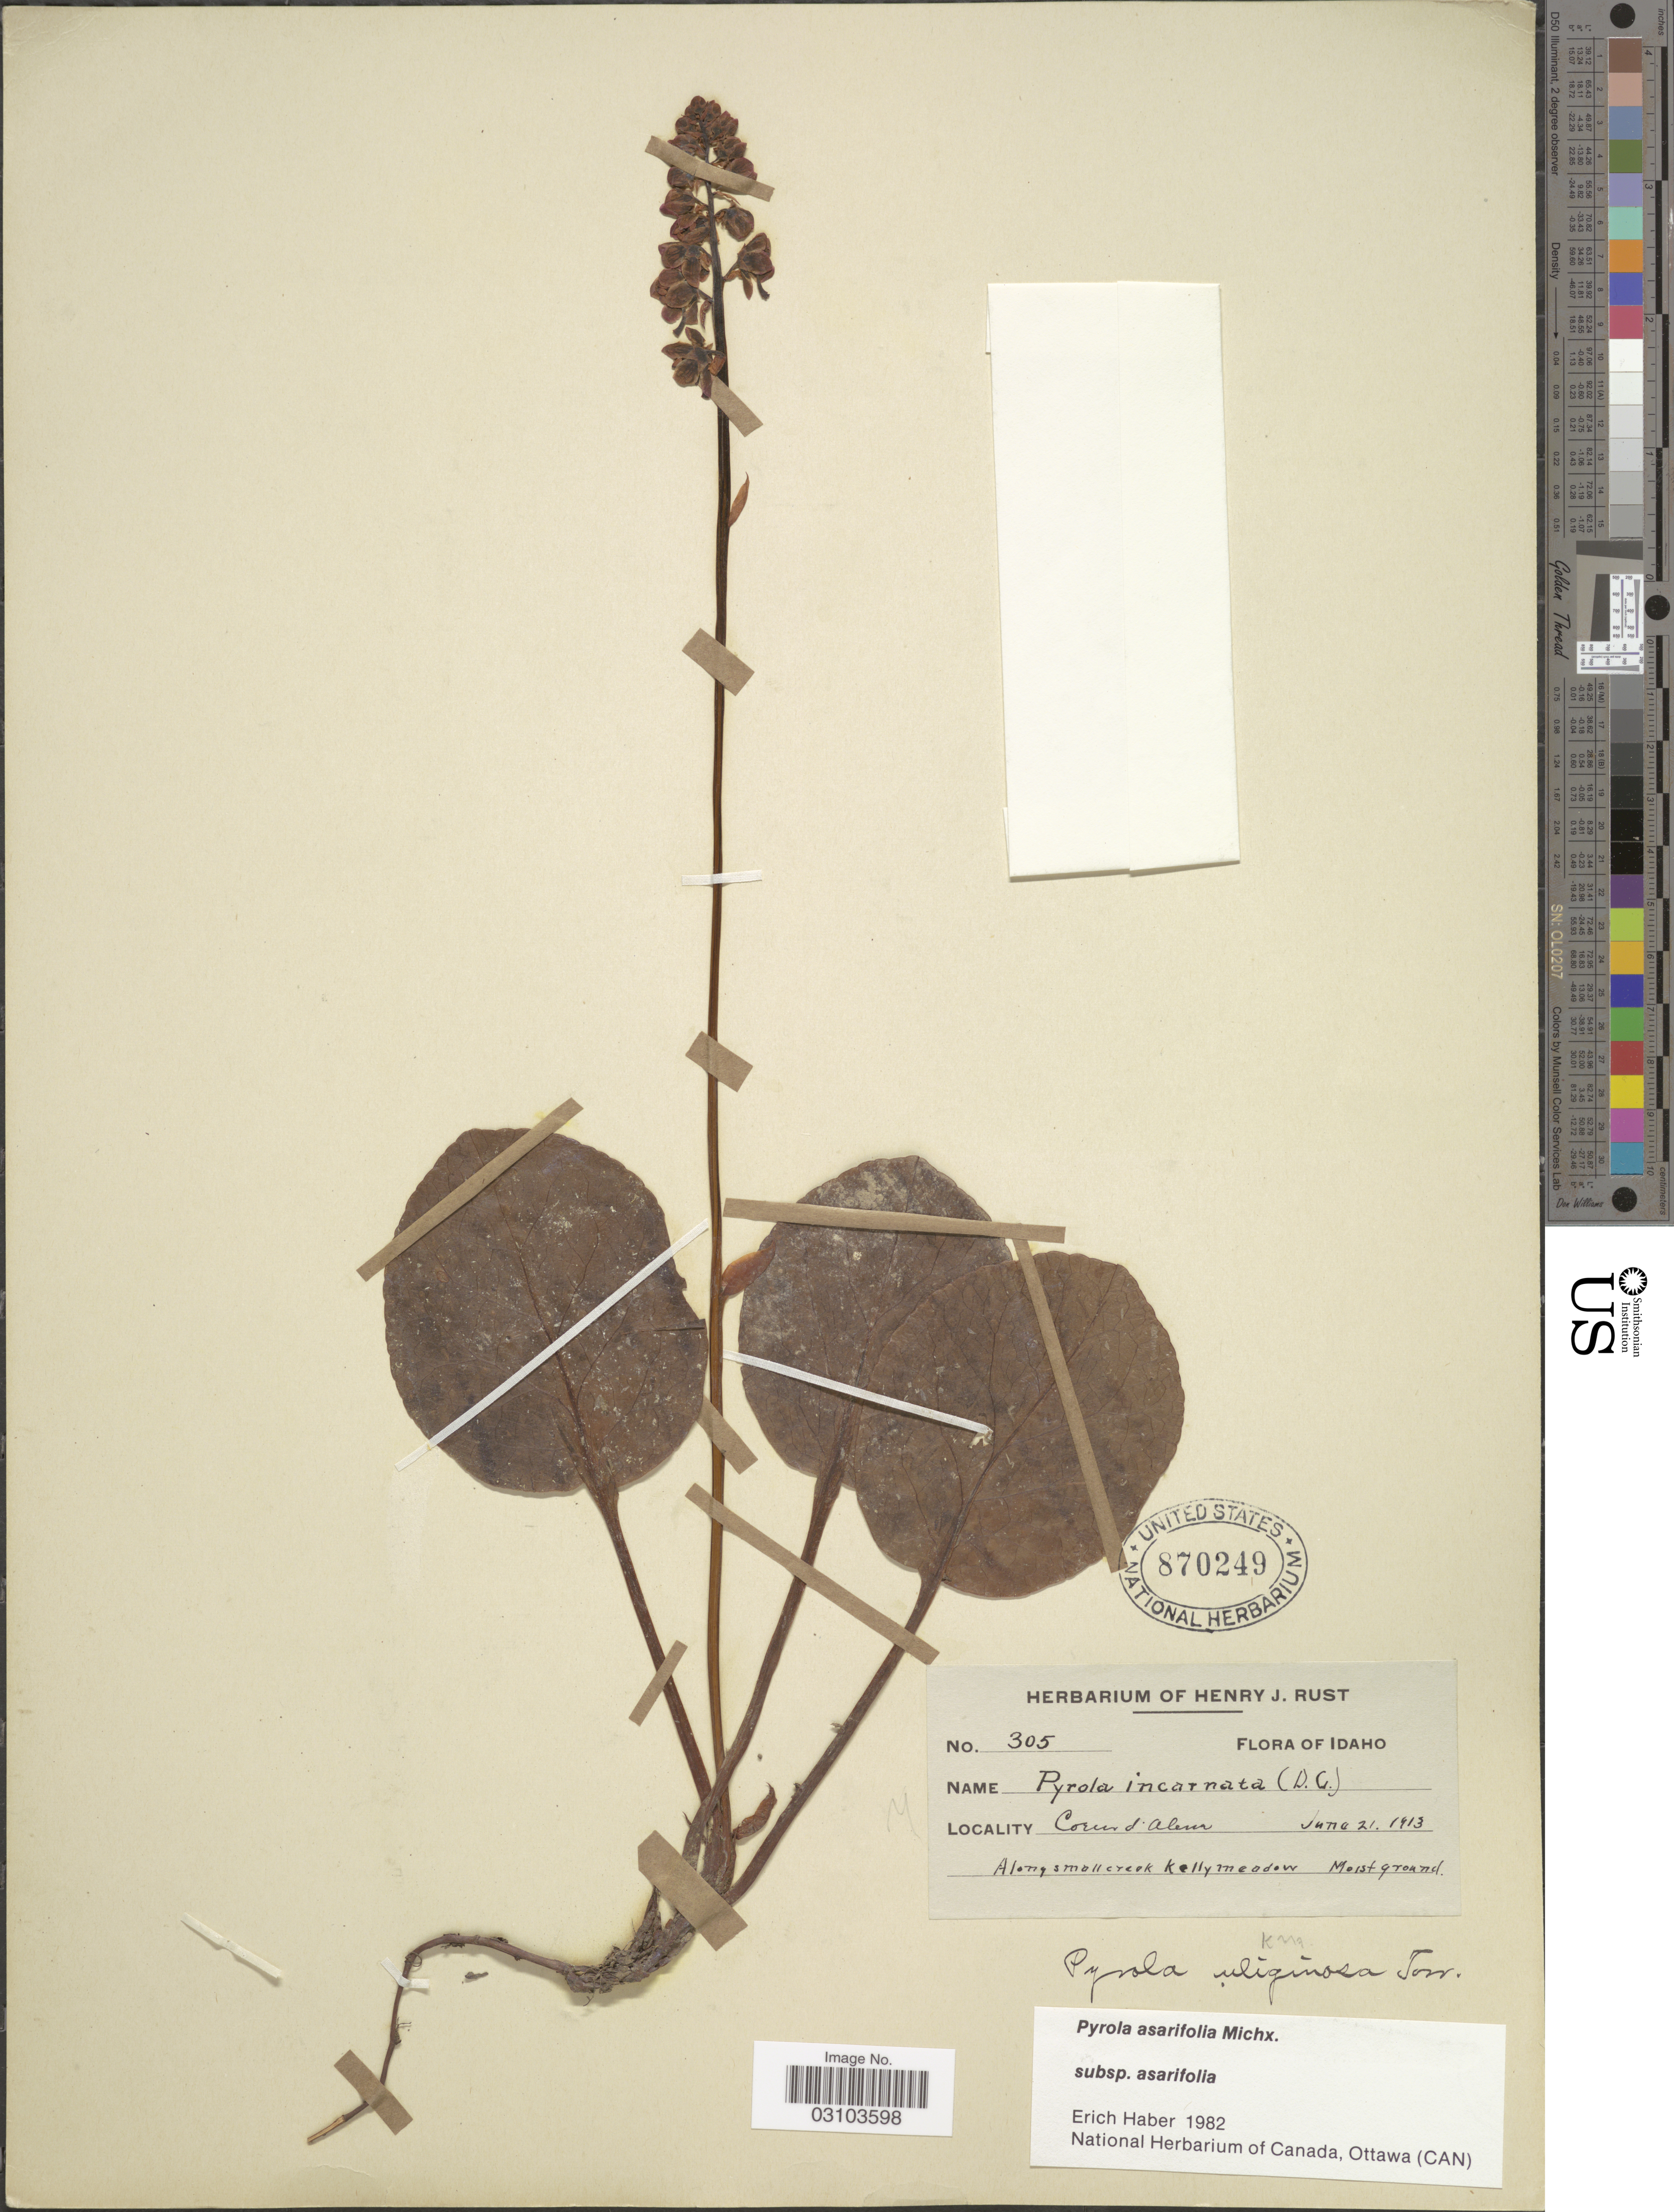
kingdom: Plantae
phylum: Tracheophyta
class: Magnoliopsida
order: Ericales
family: Ericaceae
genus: Pyrola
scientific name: Pyrola asarifolia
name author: Michx.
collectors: ex herb. Henry J. Rust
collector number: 305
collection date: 1913-06-21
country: United States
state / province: Idaho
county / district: Kootenai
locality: Coeur d'Alene.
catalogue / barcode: US 870249